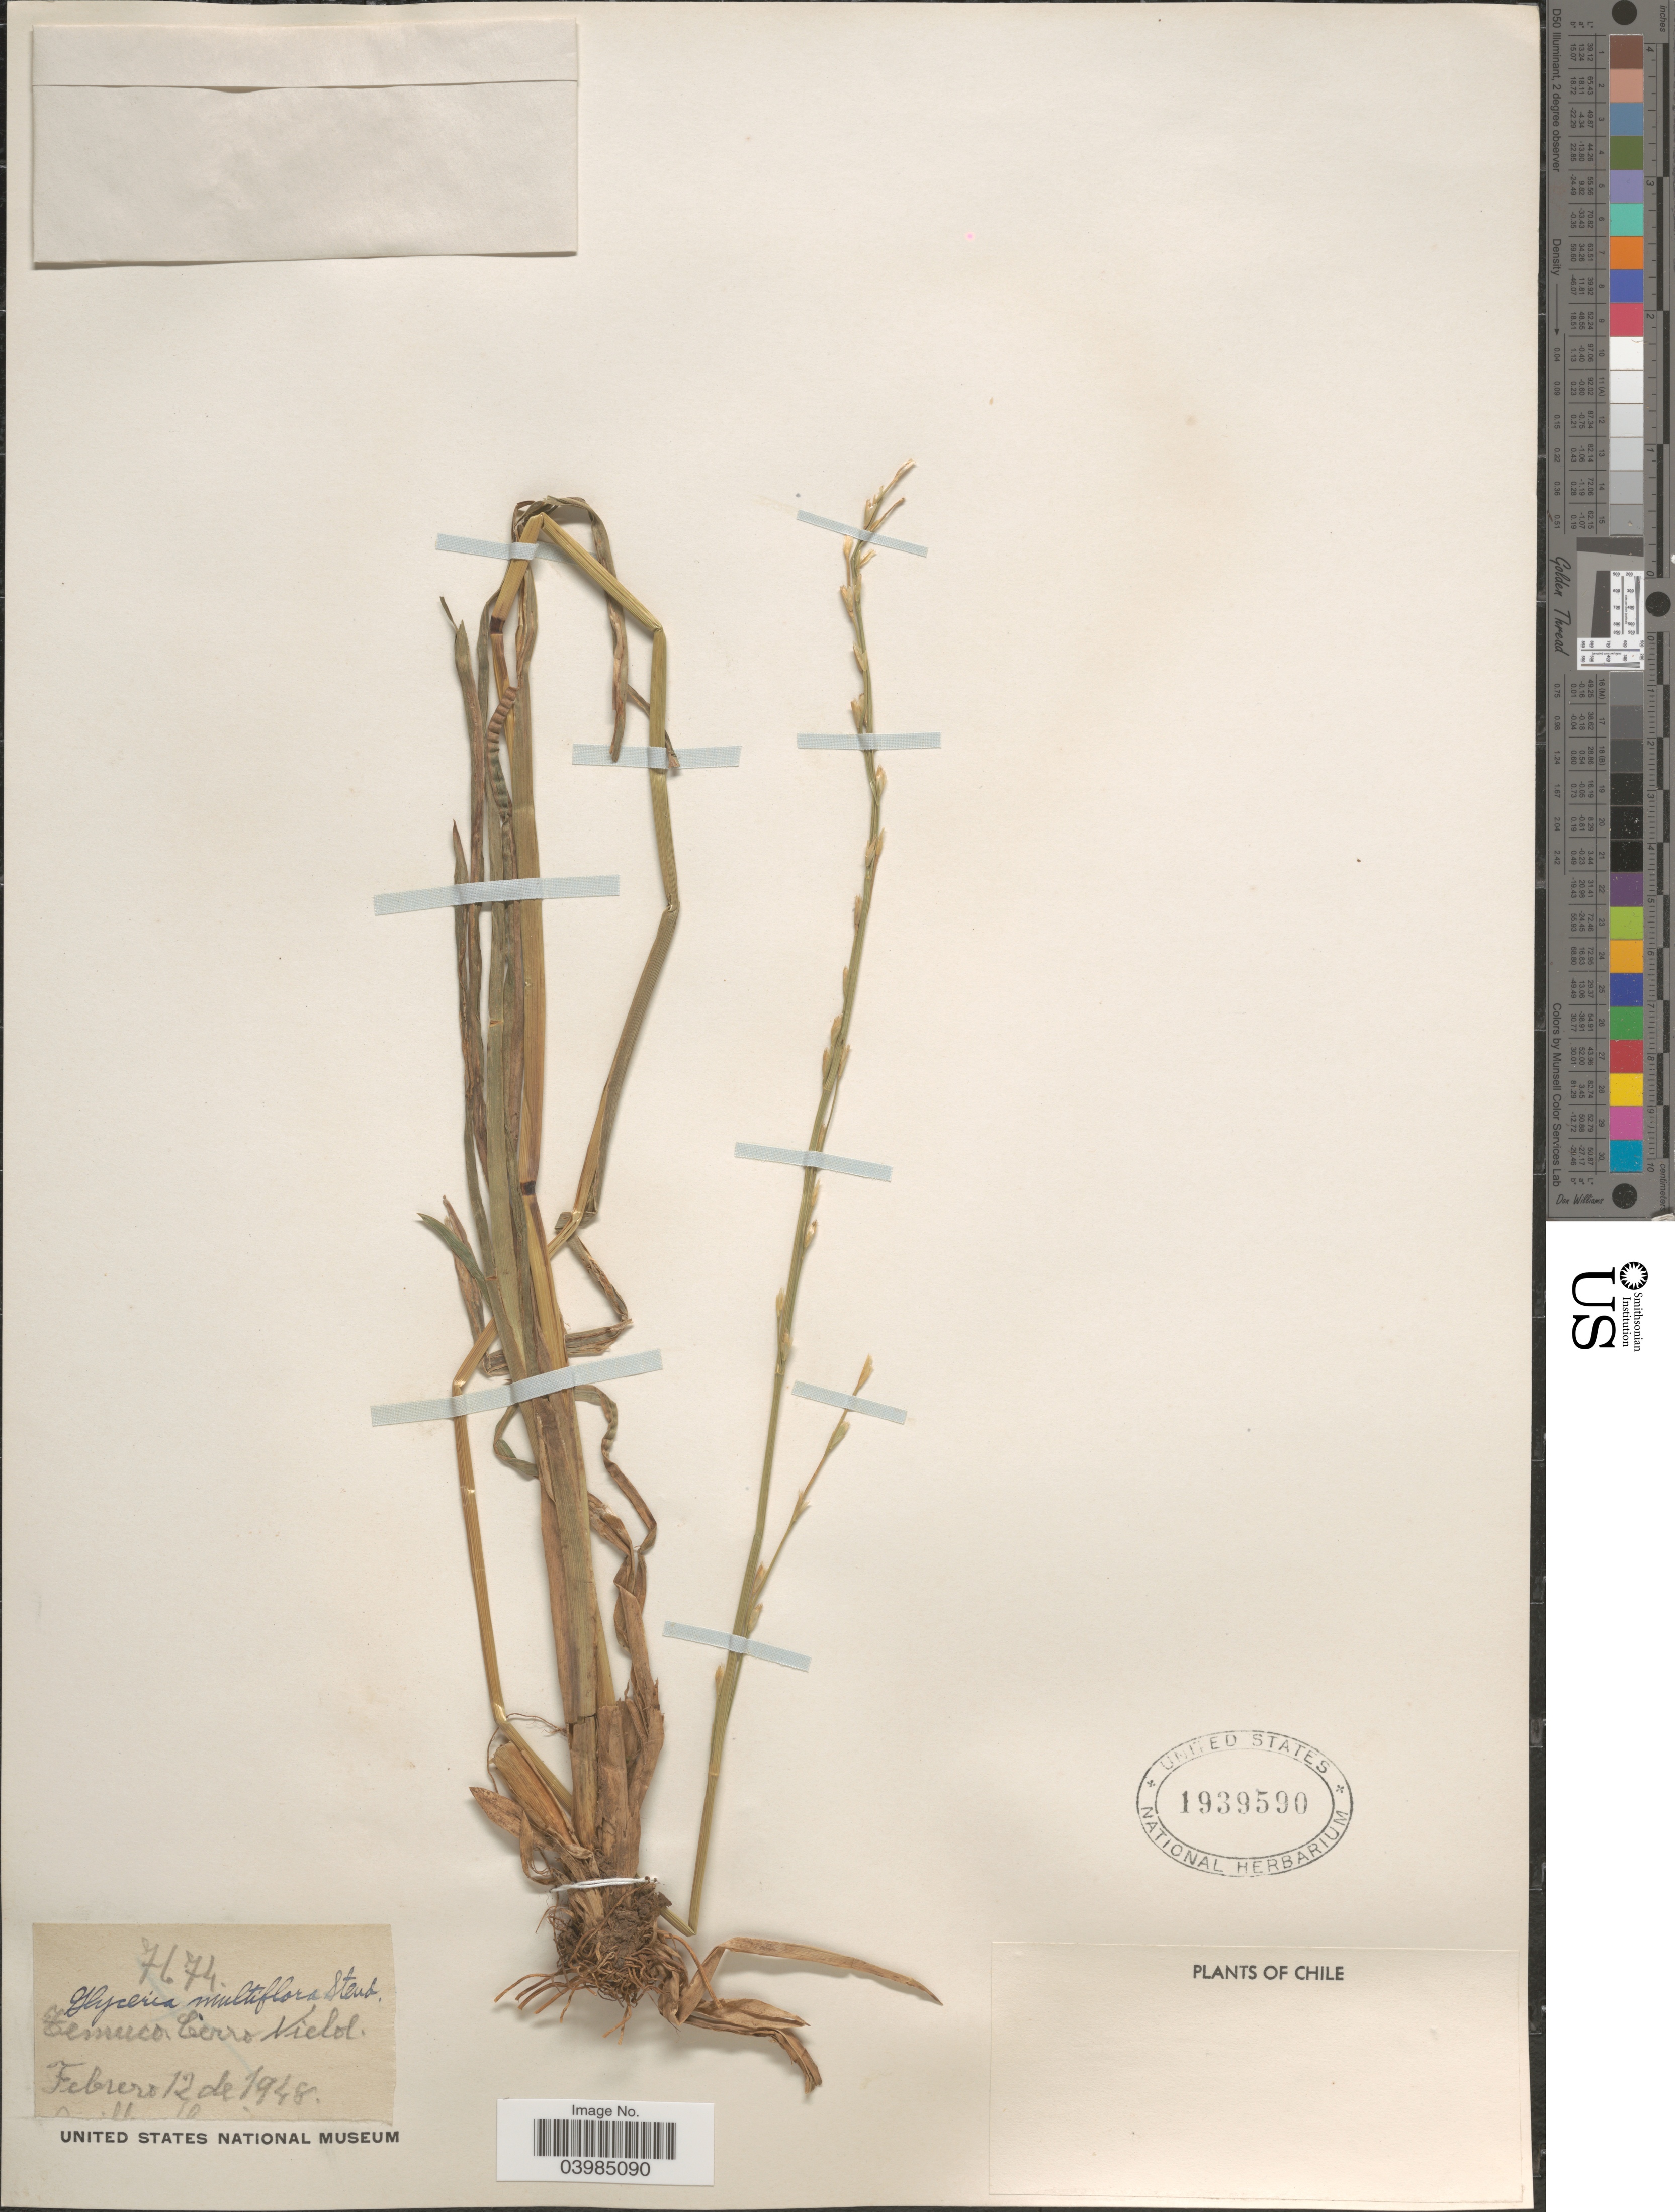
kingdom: Plantae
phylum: Tracheophyta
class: Liliopsida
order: Poales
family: Poaceae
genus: Glyceria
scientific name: Glyceria multiflora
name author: Steud.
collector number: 7674*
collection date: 1948-02-12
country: Chile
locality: Temuco Cerro Vielol.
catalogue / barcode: US 1939590